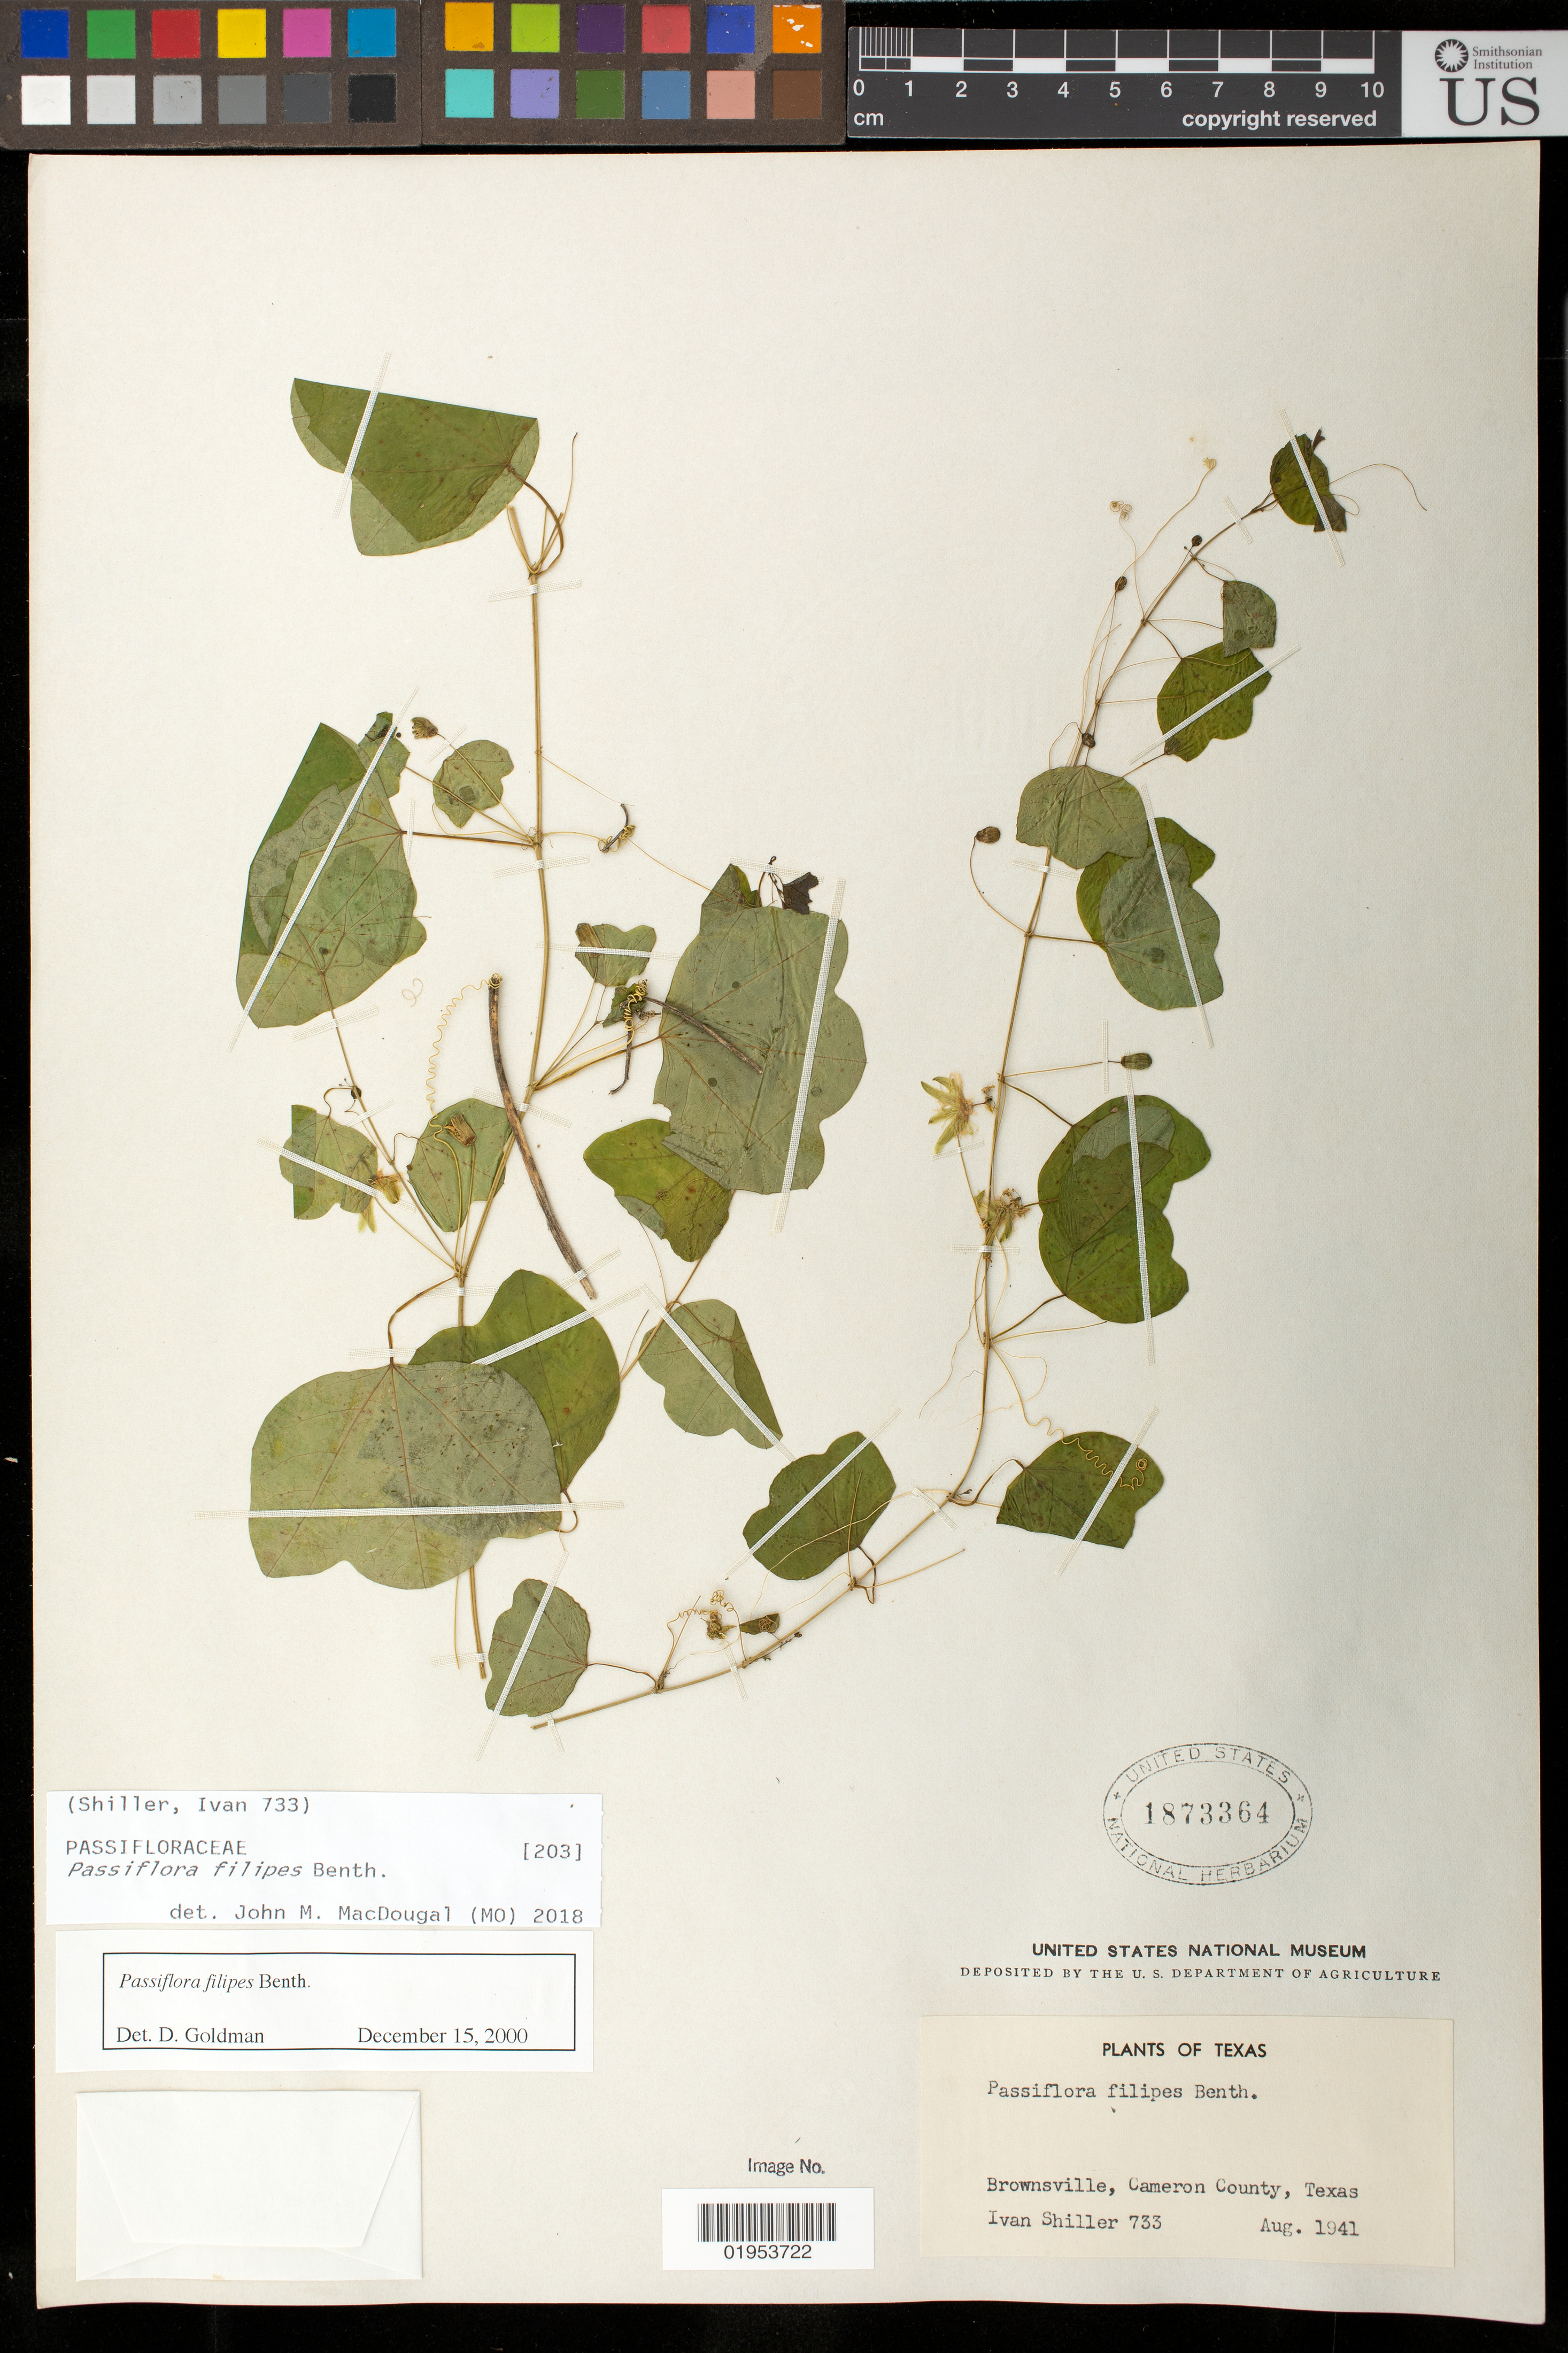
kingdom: Plantae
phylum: Tracheophyta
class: Magnoliopsida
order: Malpighiales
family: Passifloraceae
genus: Passiflora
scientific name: Passiflora filipes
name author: Benth.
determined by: Goldman, D. H.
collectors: I. Schiller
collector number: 733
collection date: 1941-08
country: United States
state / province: Texas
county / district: Cameron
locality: Brownsville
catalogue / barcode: US 1873364